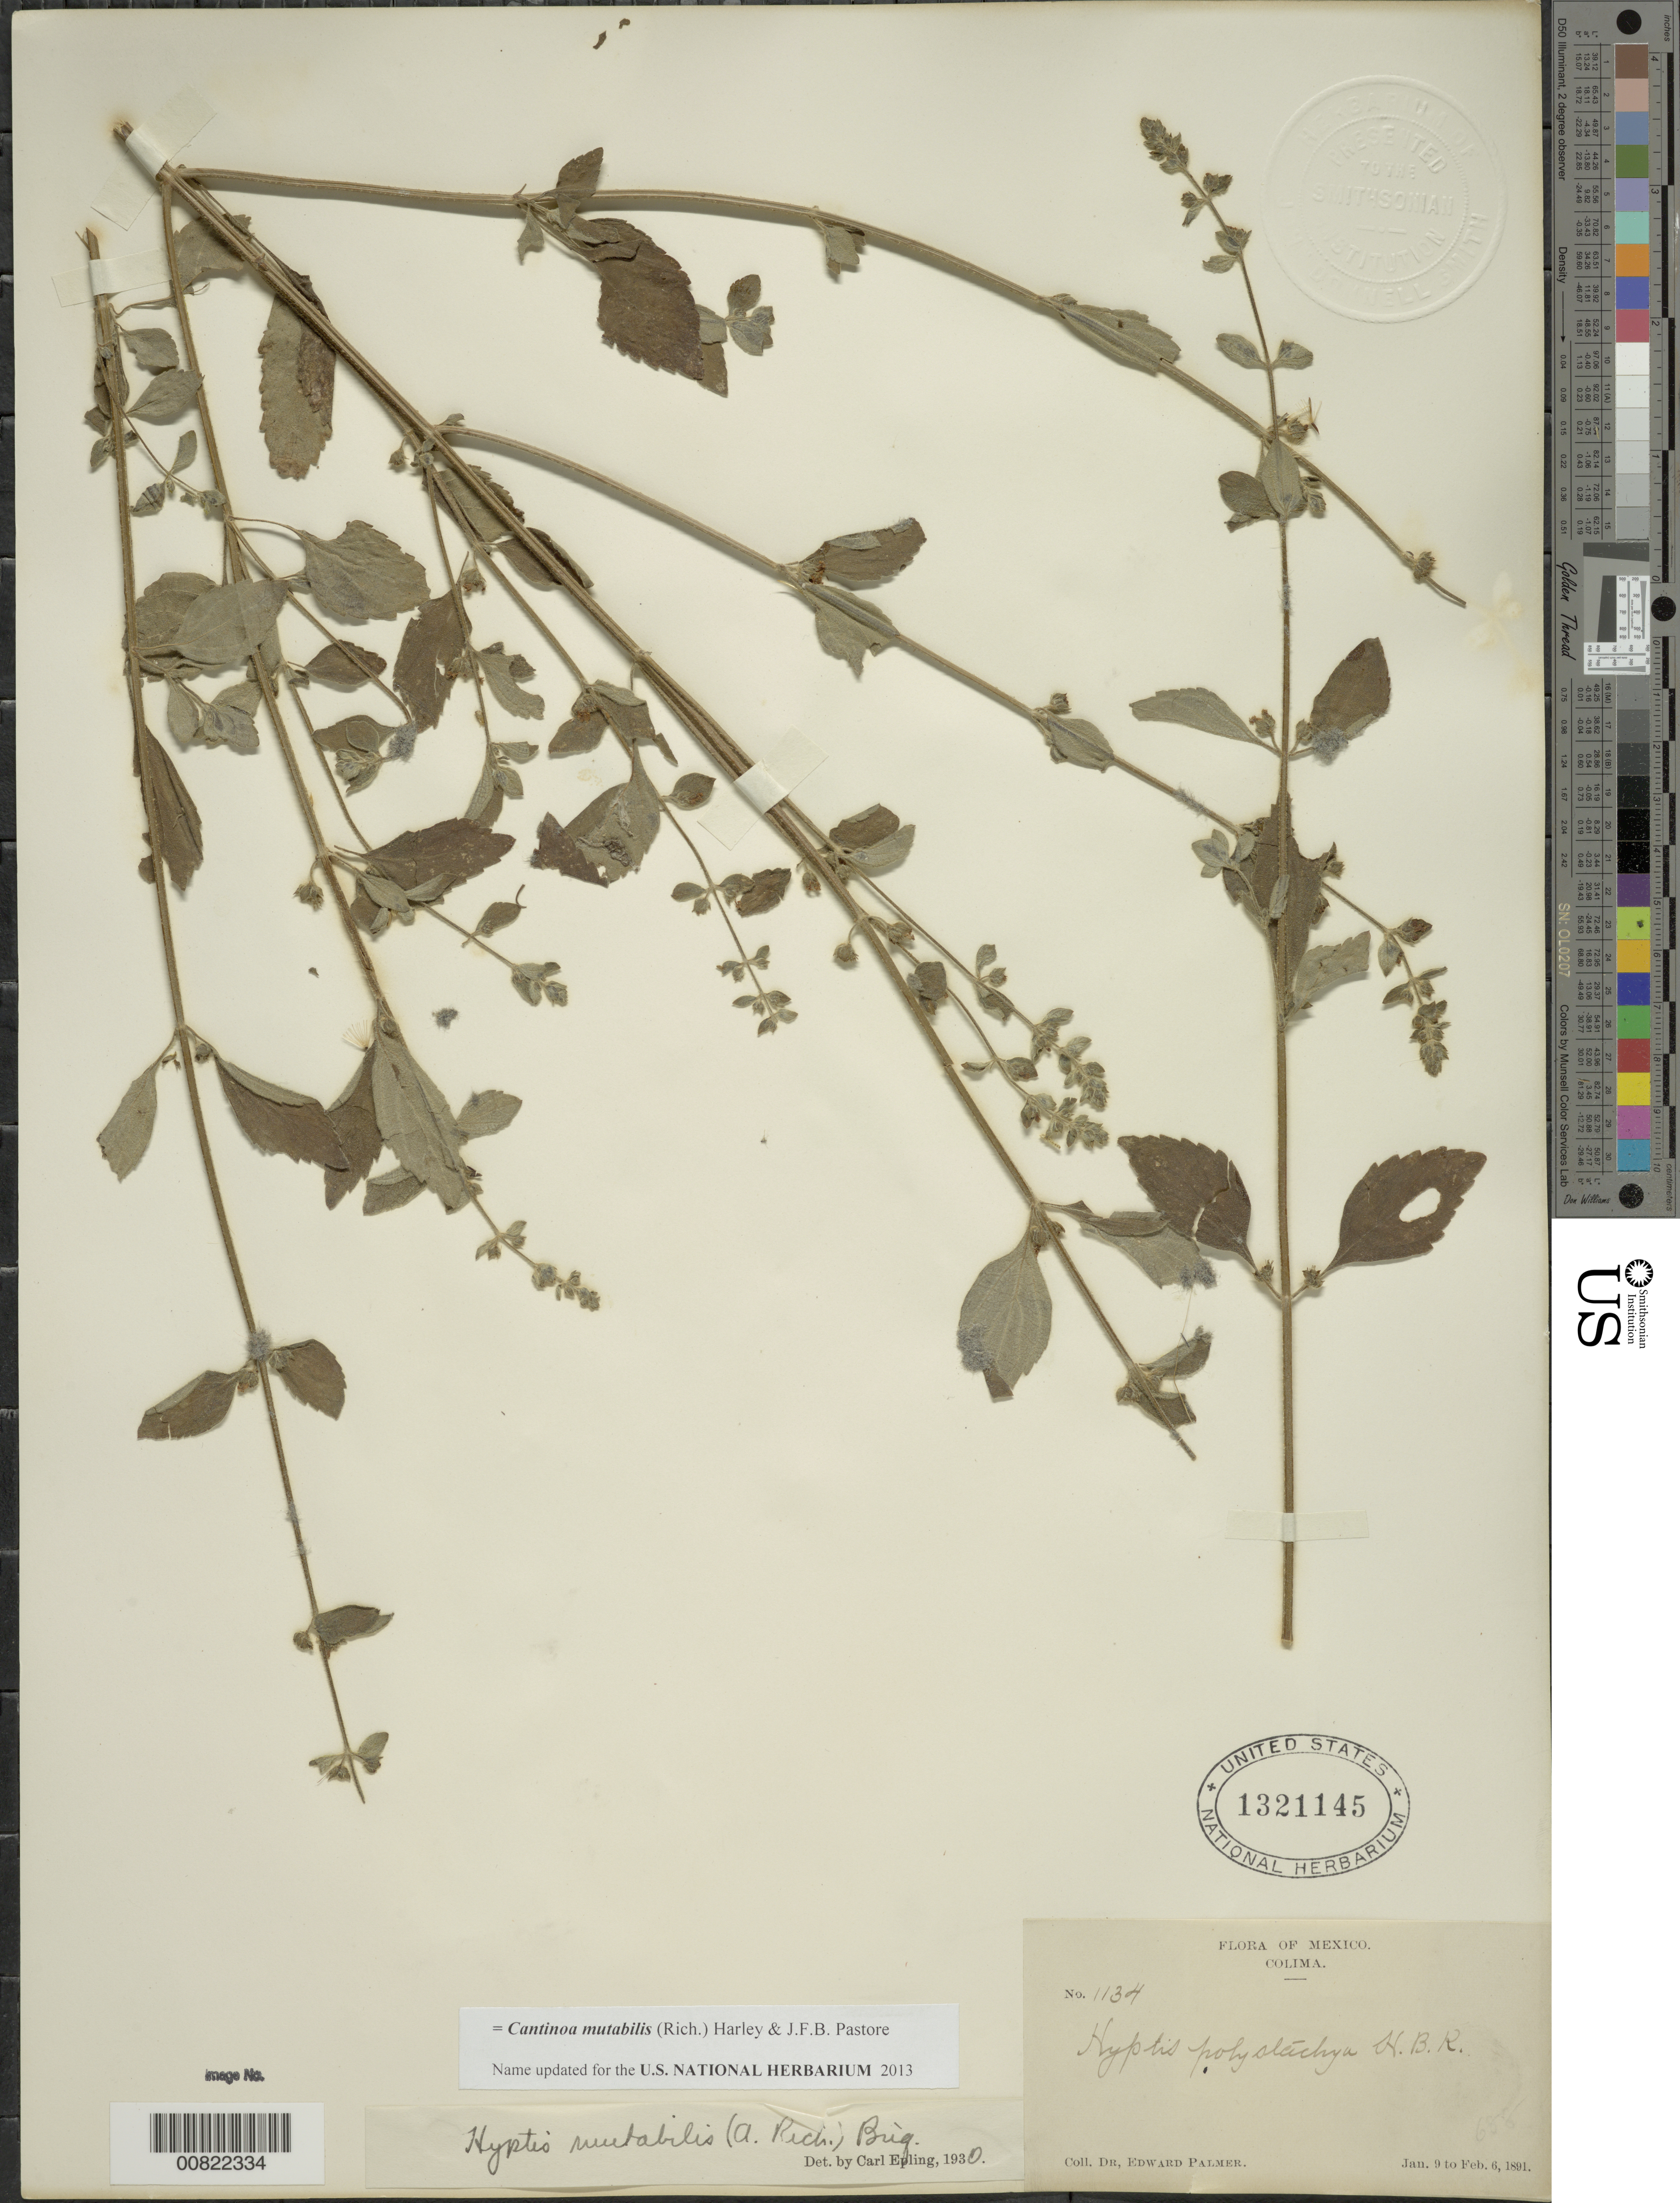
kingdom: Plantae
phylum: Tracheophyta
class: Magnoliopsida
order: Lamiales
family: Lamiaceae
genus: Cantinoa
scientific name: Cantinoa mutabilis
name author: (Epling) Harley & J.F.B. Pastore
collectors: E. Palmer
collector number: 1134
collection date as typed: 09 Jan 1891 to 06 Feb 1891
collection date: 1891-01-09/1891-02-06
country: Mexico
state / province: Colima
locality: Colima.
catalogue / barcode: US 1321145